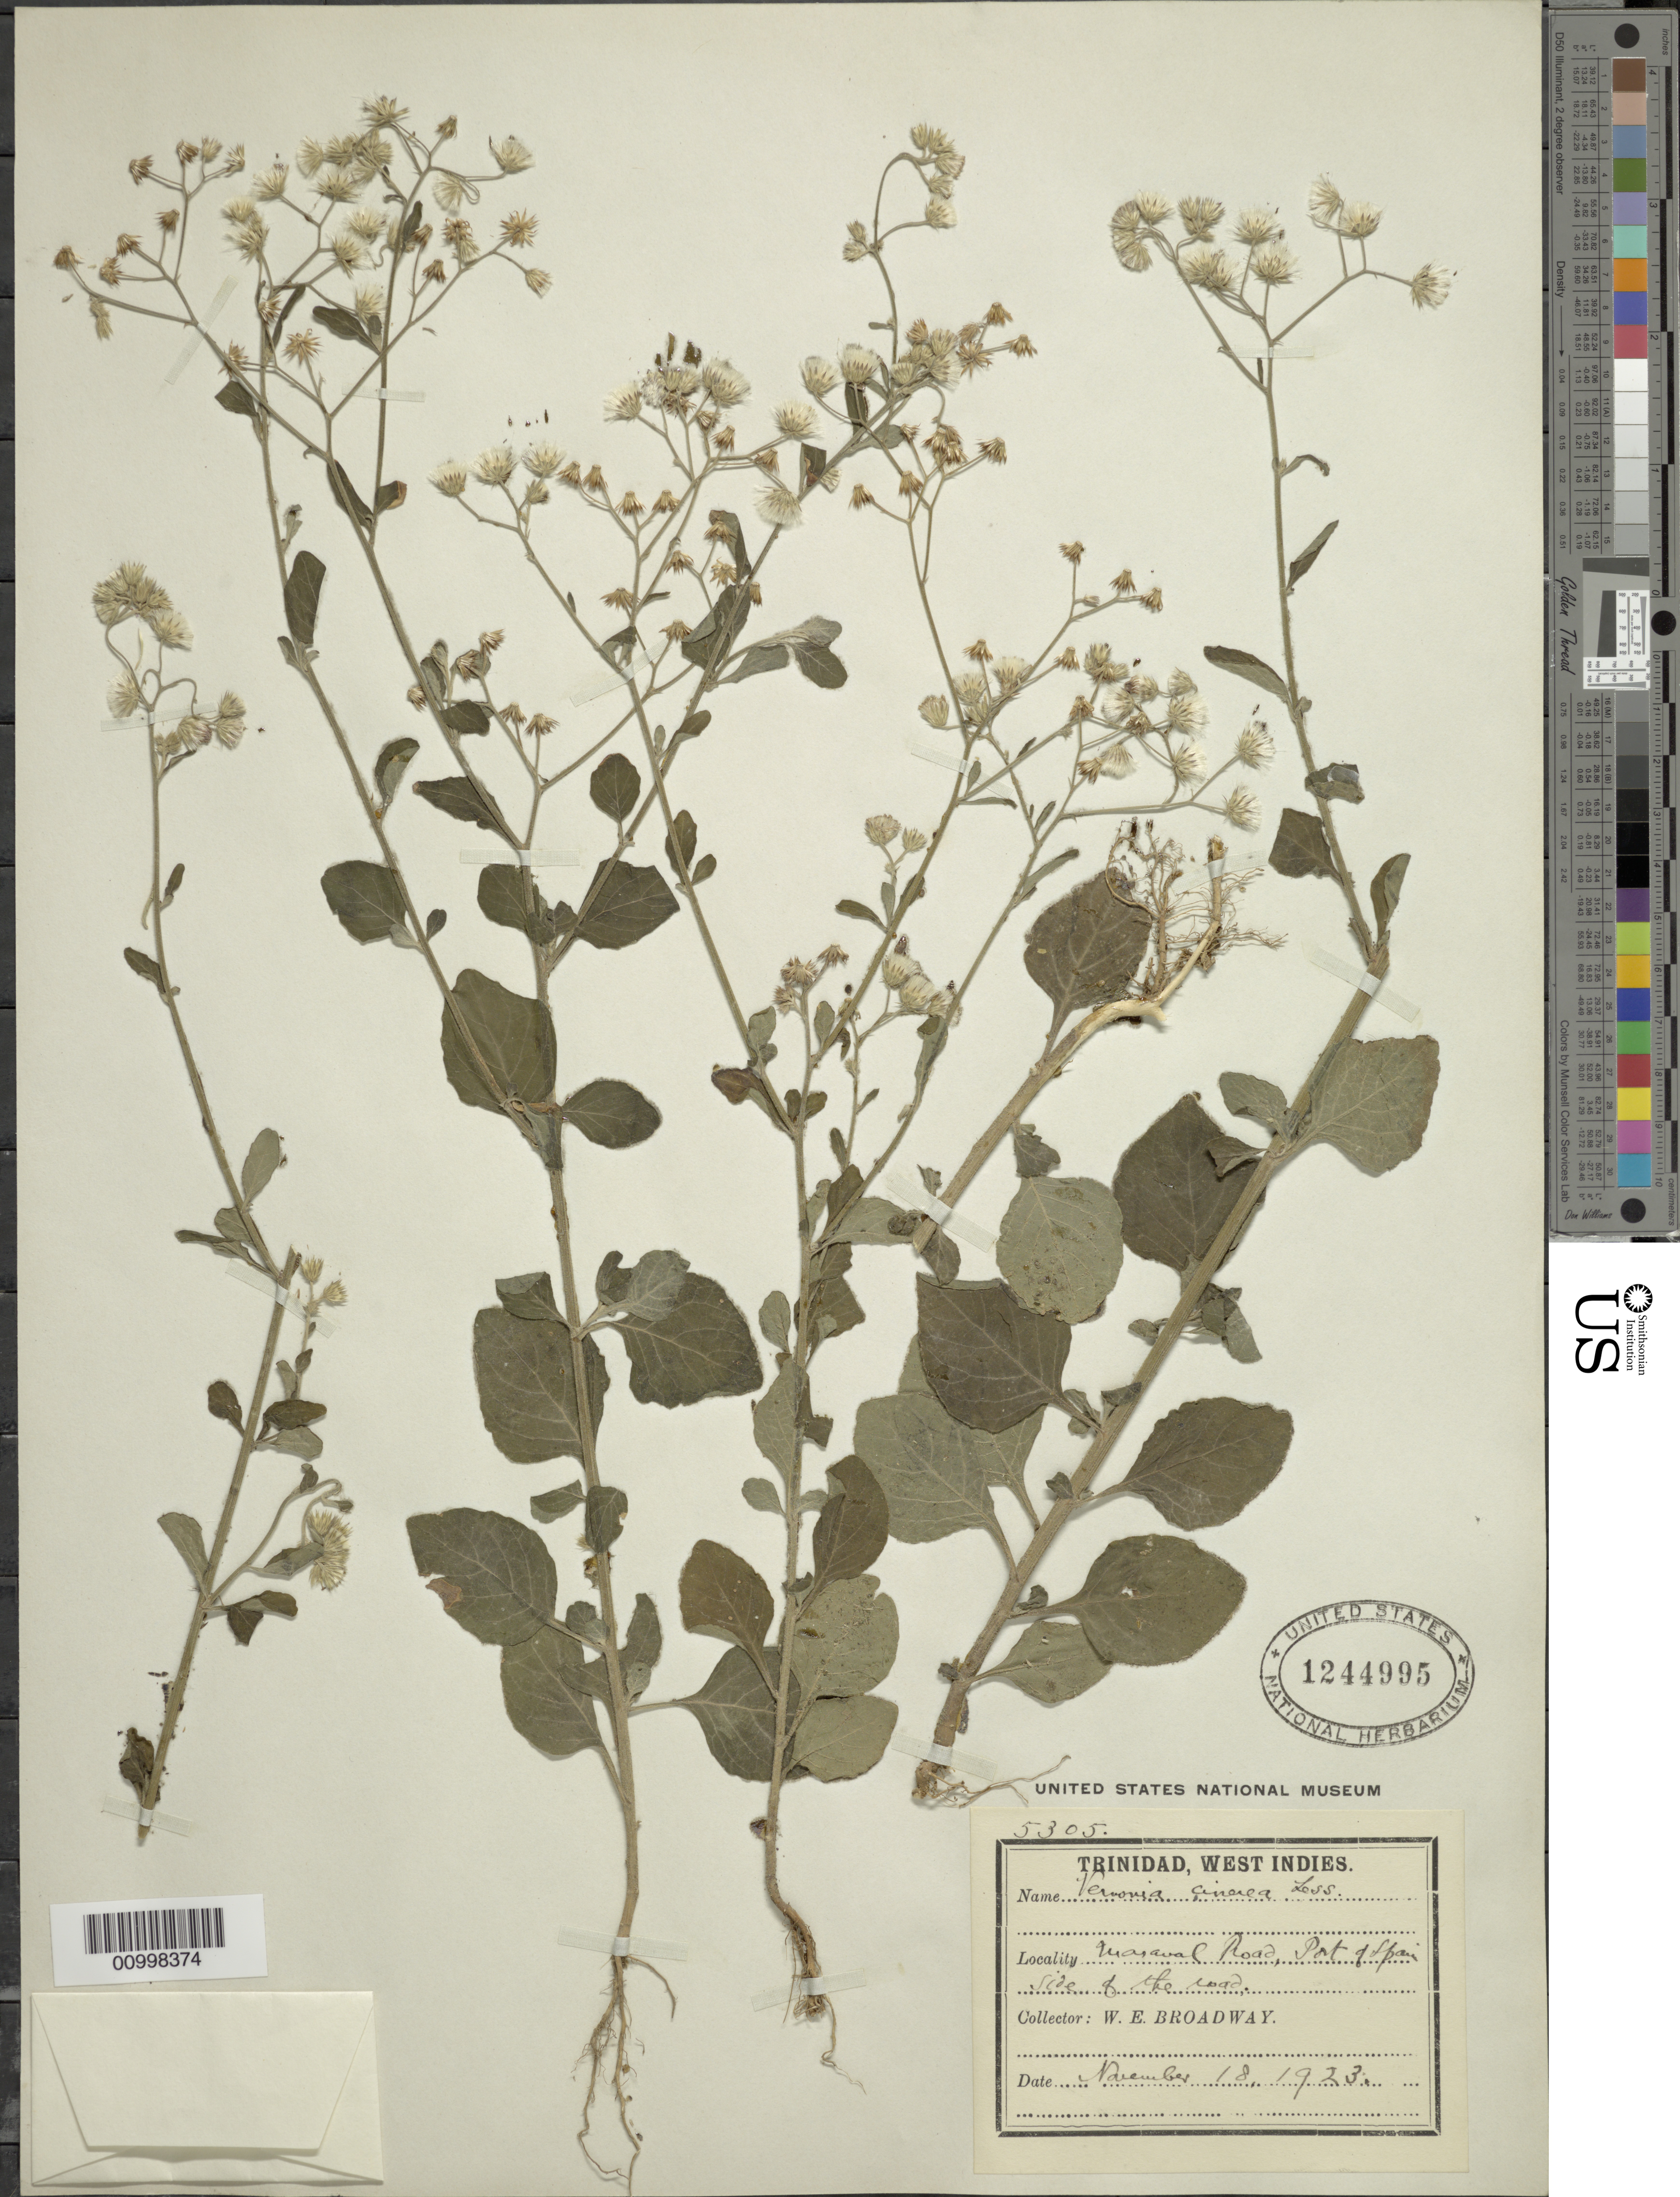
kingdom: Plantae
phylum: Tracheophyta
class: Magnoliopsida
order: Asterales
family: Asteraceae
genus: Cyanthillium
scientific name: Cyanthillium cinereum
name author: (L.) H. Rob.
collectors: W. E. Broadway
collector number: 5305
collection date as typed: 18 Dec 1923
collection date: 1923-12-18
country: Trinidad and Tobago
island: Trinidad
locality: Maraval Road, Port of Spain, side of the road.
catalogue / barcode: US 1244995